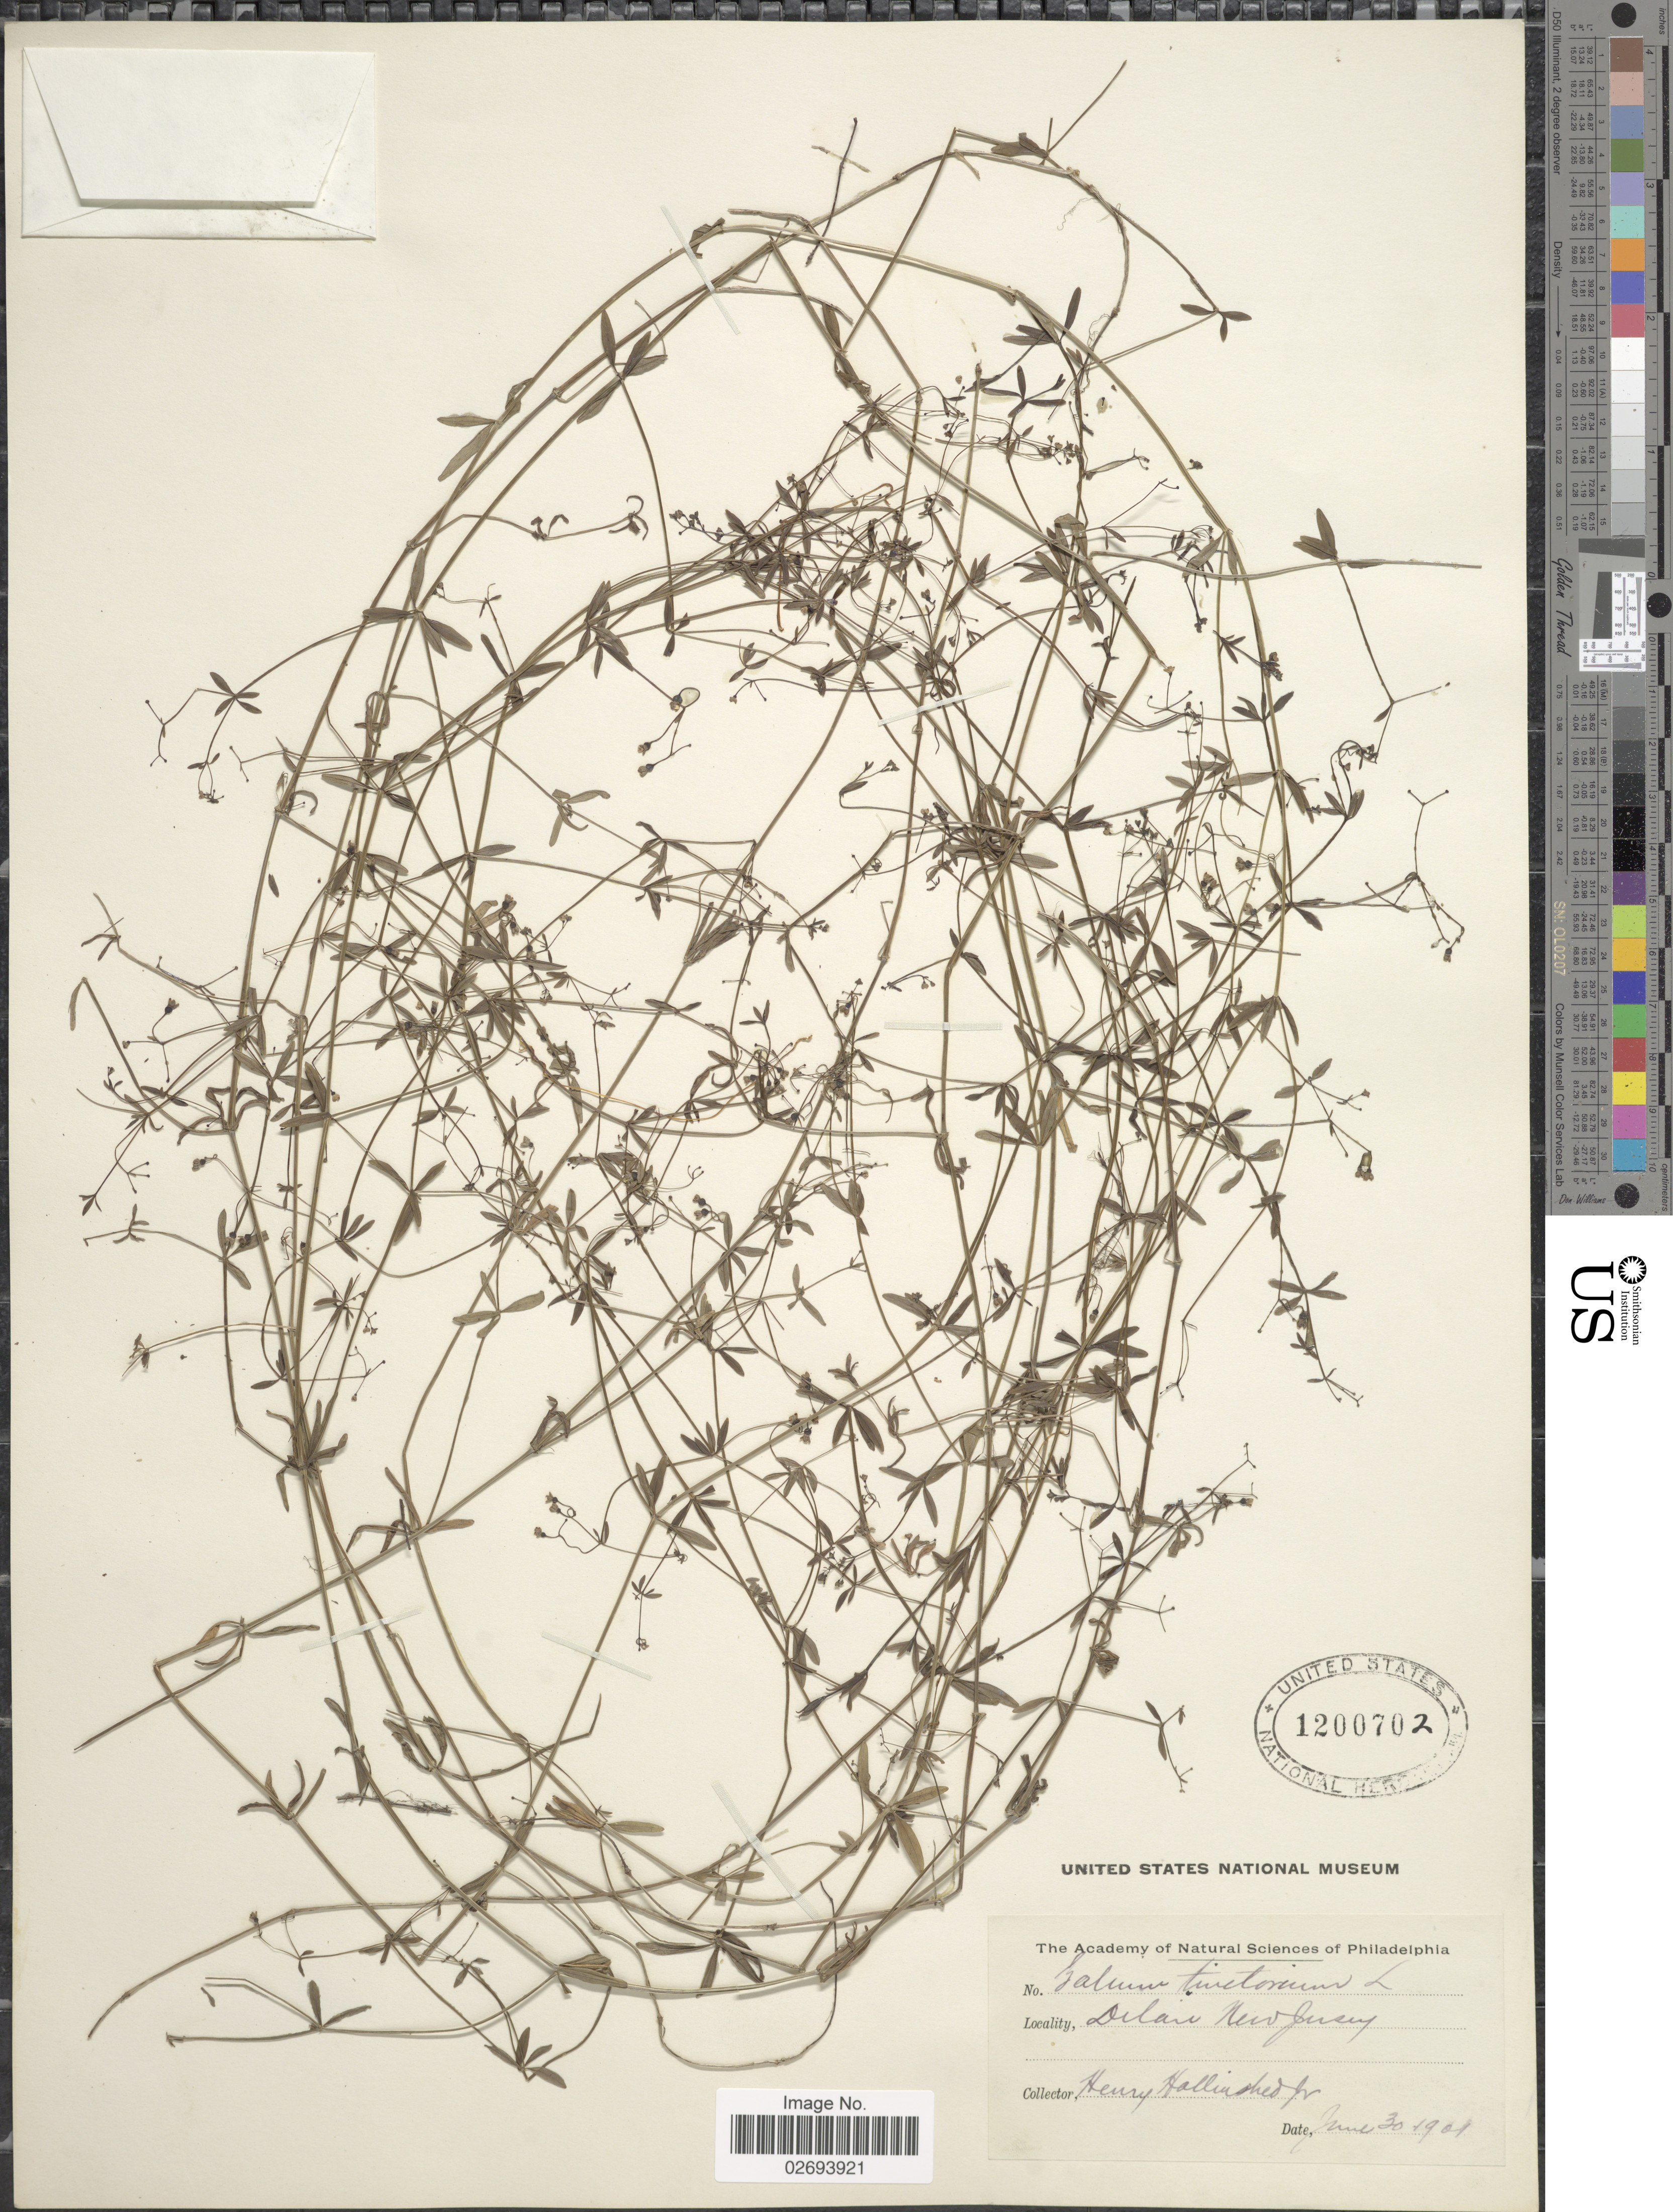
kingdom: Plantae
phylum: Tracheophyta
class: Magnoliopsida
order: Gentianales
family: Rubiaceae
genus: Galium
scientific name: Galium tinctorium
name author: (L.) Scop.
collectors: H. Hallinshed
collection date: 1901-06-30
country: United States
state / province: New Jersey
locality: Delair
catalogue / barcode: US 1200702